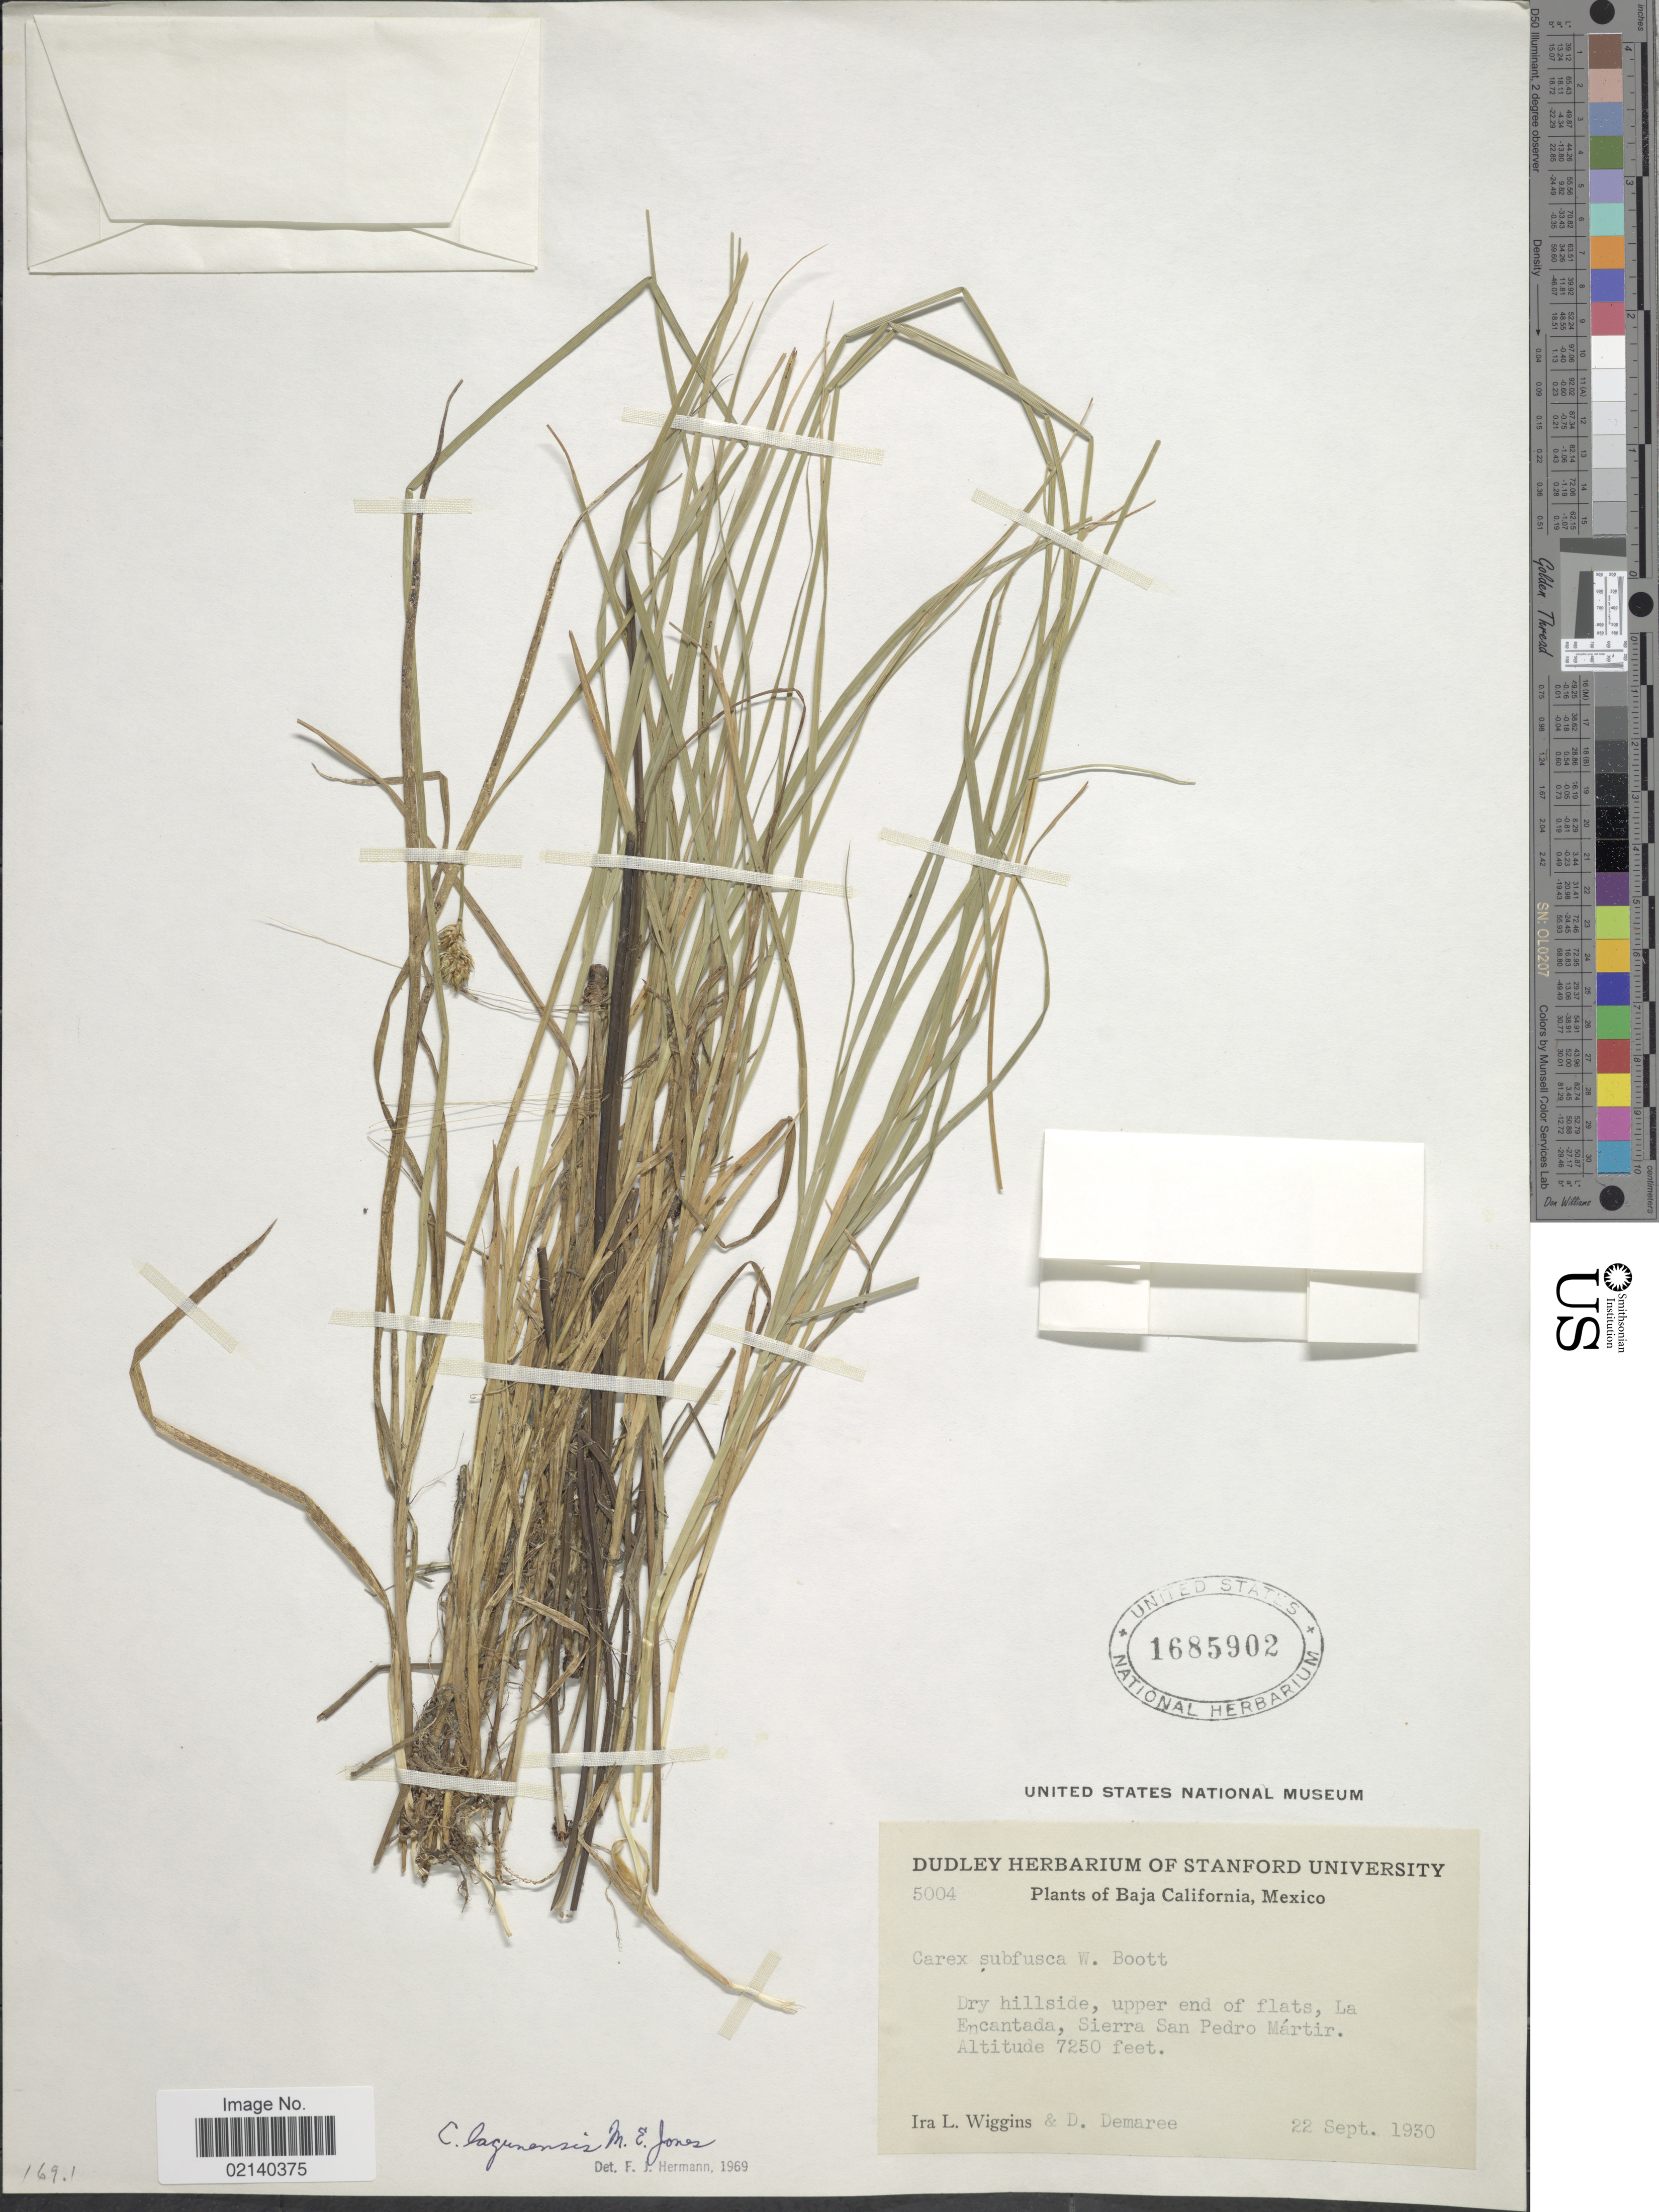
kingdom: Plantae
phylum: Tracheophyta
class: Liliopsida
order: Poales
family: Cyperaceae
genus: Carex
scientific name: Carex lagunensis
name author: M.E. Jones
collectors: I. L. Wiggins & D. Demaree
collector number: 5004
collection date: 1930-09-22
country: Mexico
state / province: Baja California Norte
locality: Dry hillside, upper end of flats, La Encantada, Sierra San Pedro Martir.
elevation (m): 2210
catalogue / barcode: US 1685902